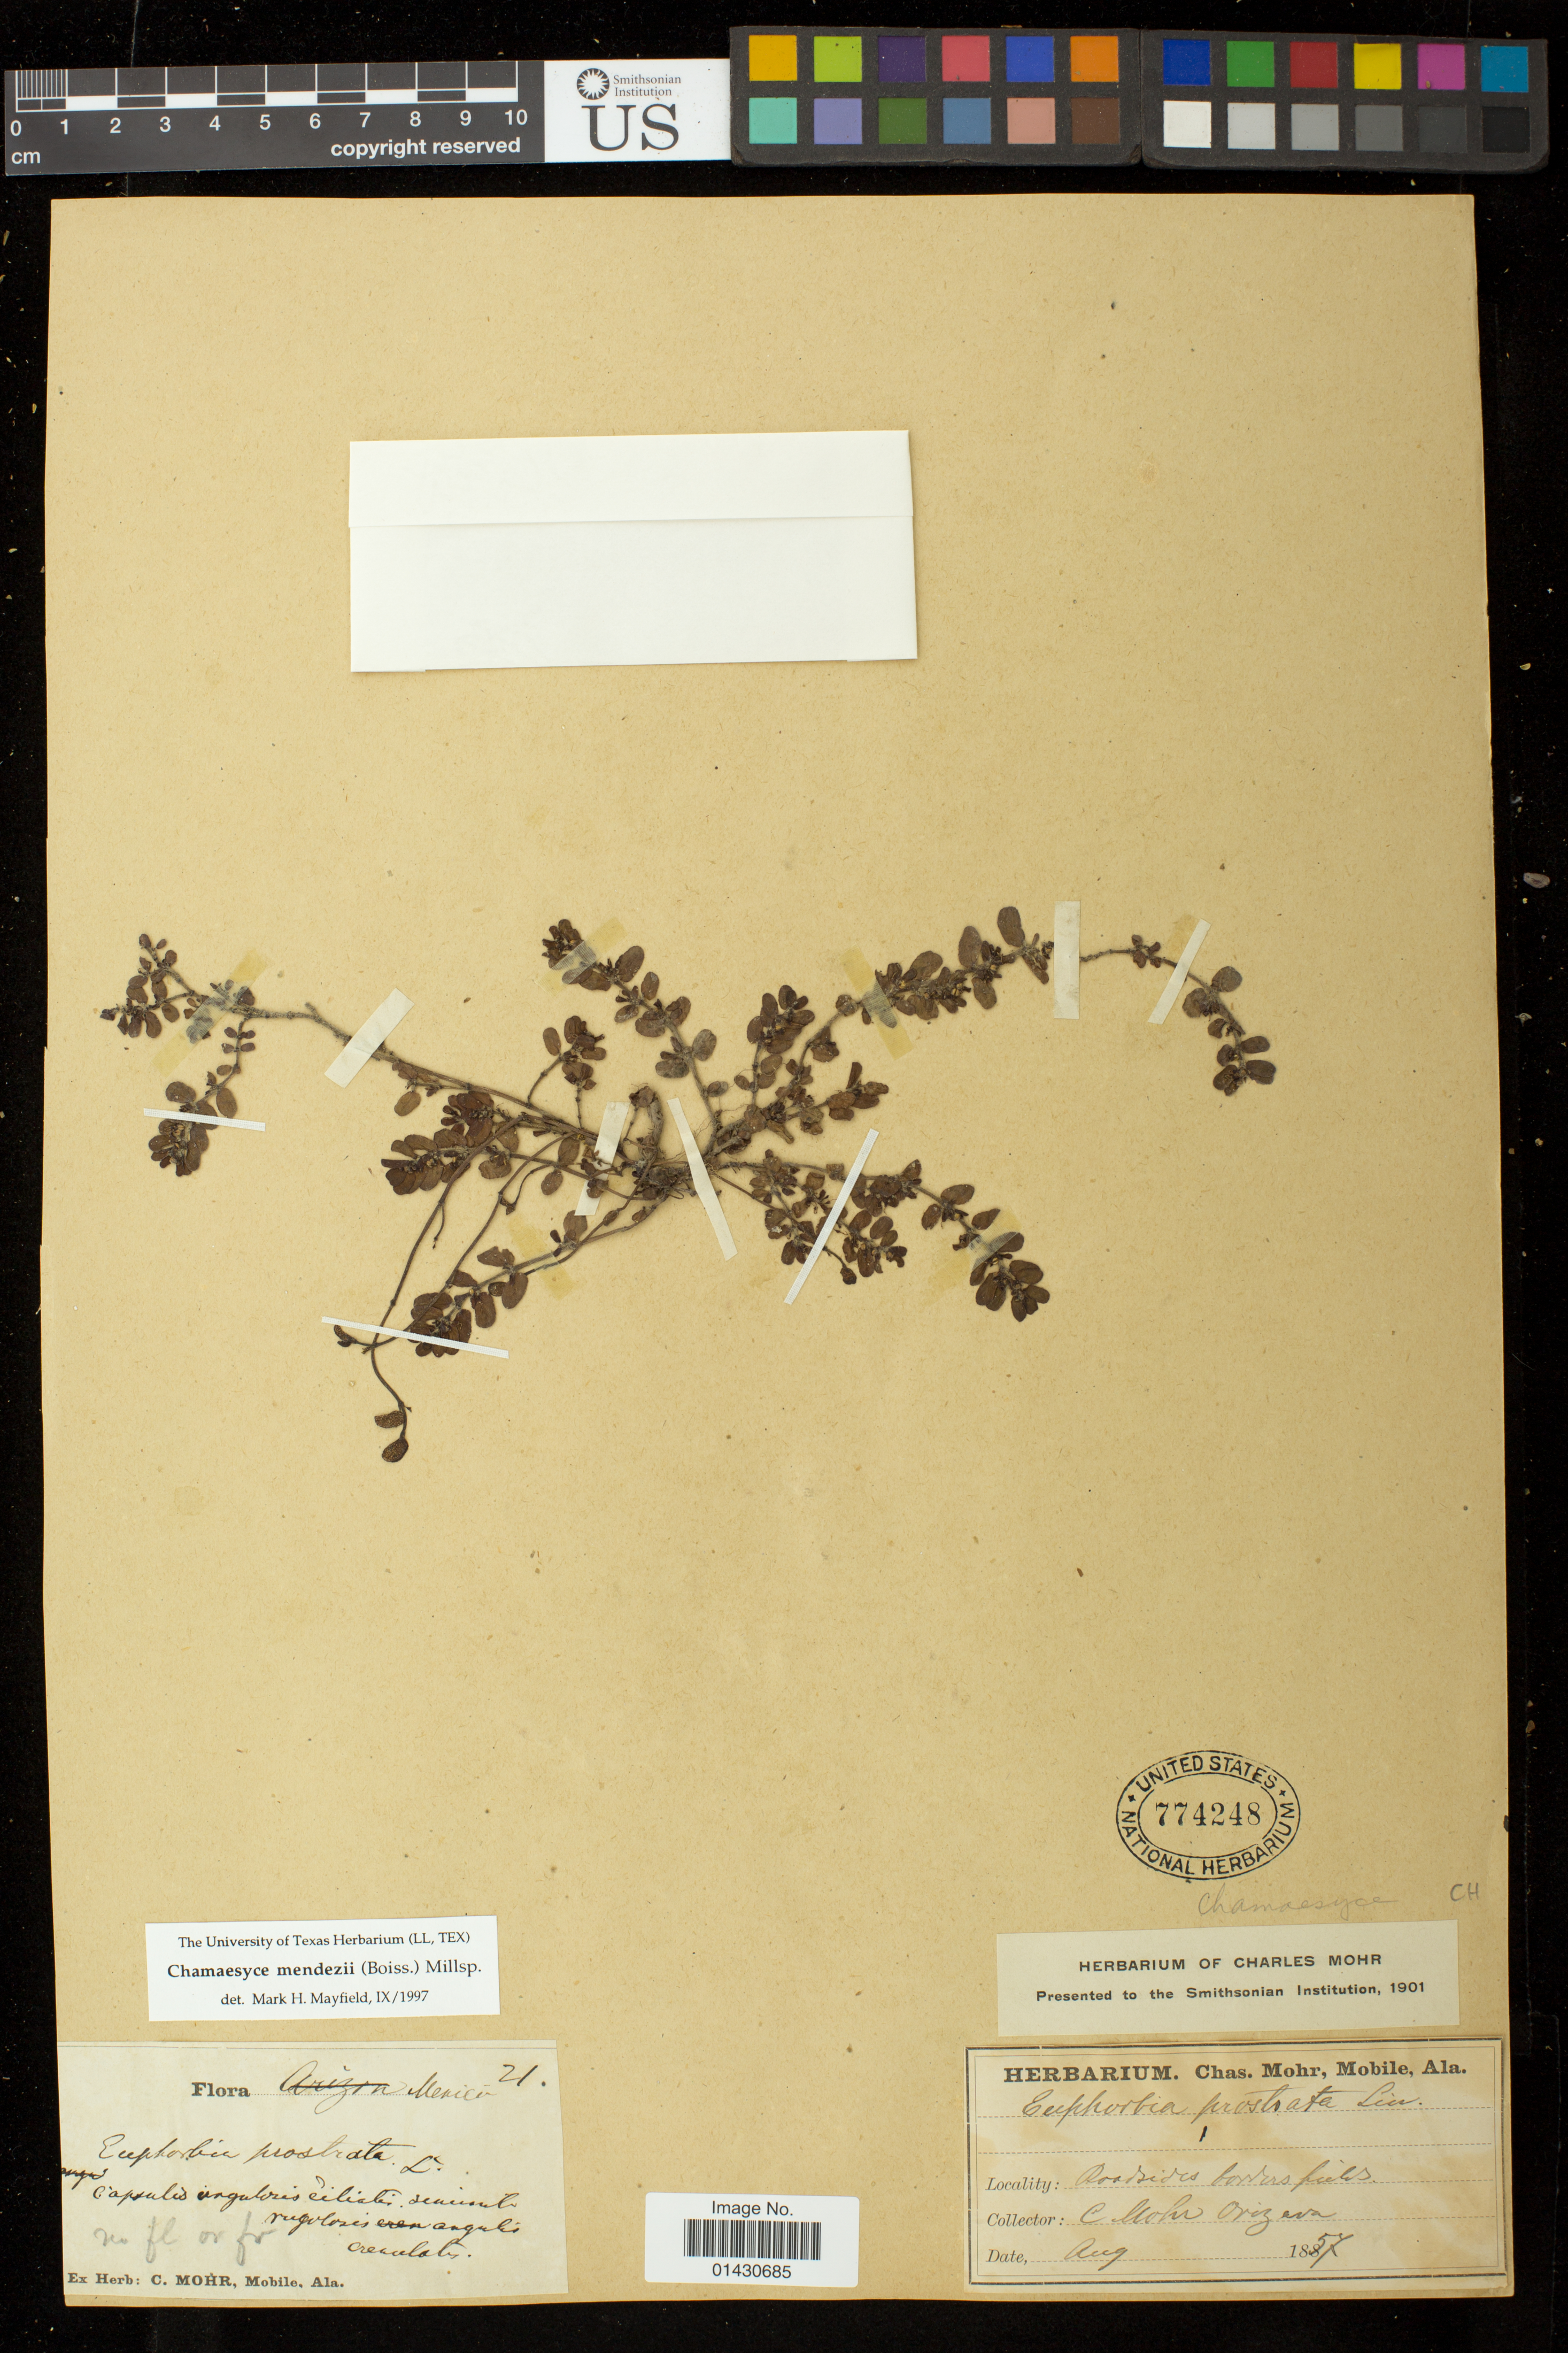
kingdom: Plantae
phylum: Tracheophyta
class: Magnoliopsida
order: Malpighiales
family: Euphorbiaceae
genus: Euphorbia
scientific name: Euphorbia mendezii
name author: Boiss.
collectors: C. T. Mohr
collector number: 21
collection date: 1857-08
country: Mexico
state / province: Veracruz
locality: Orizava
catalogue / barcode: US 774248